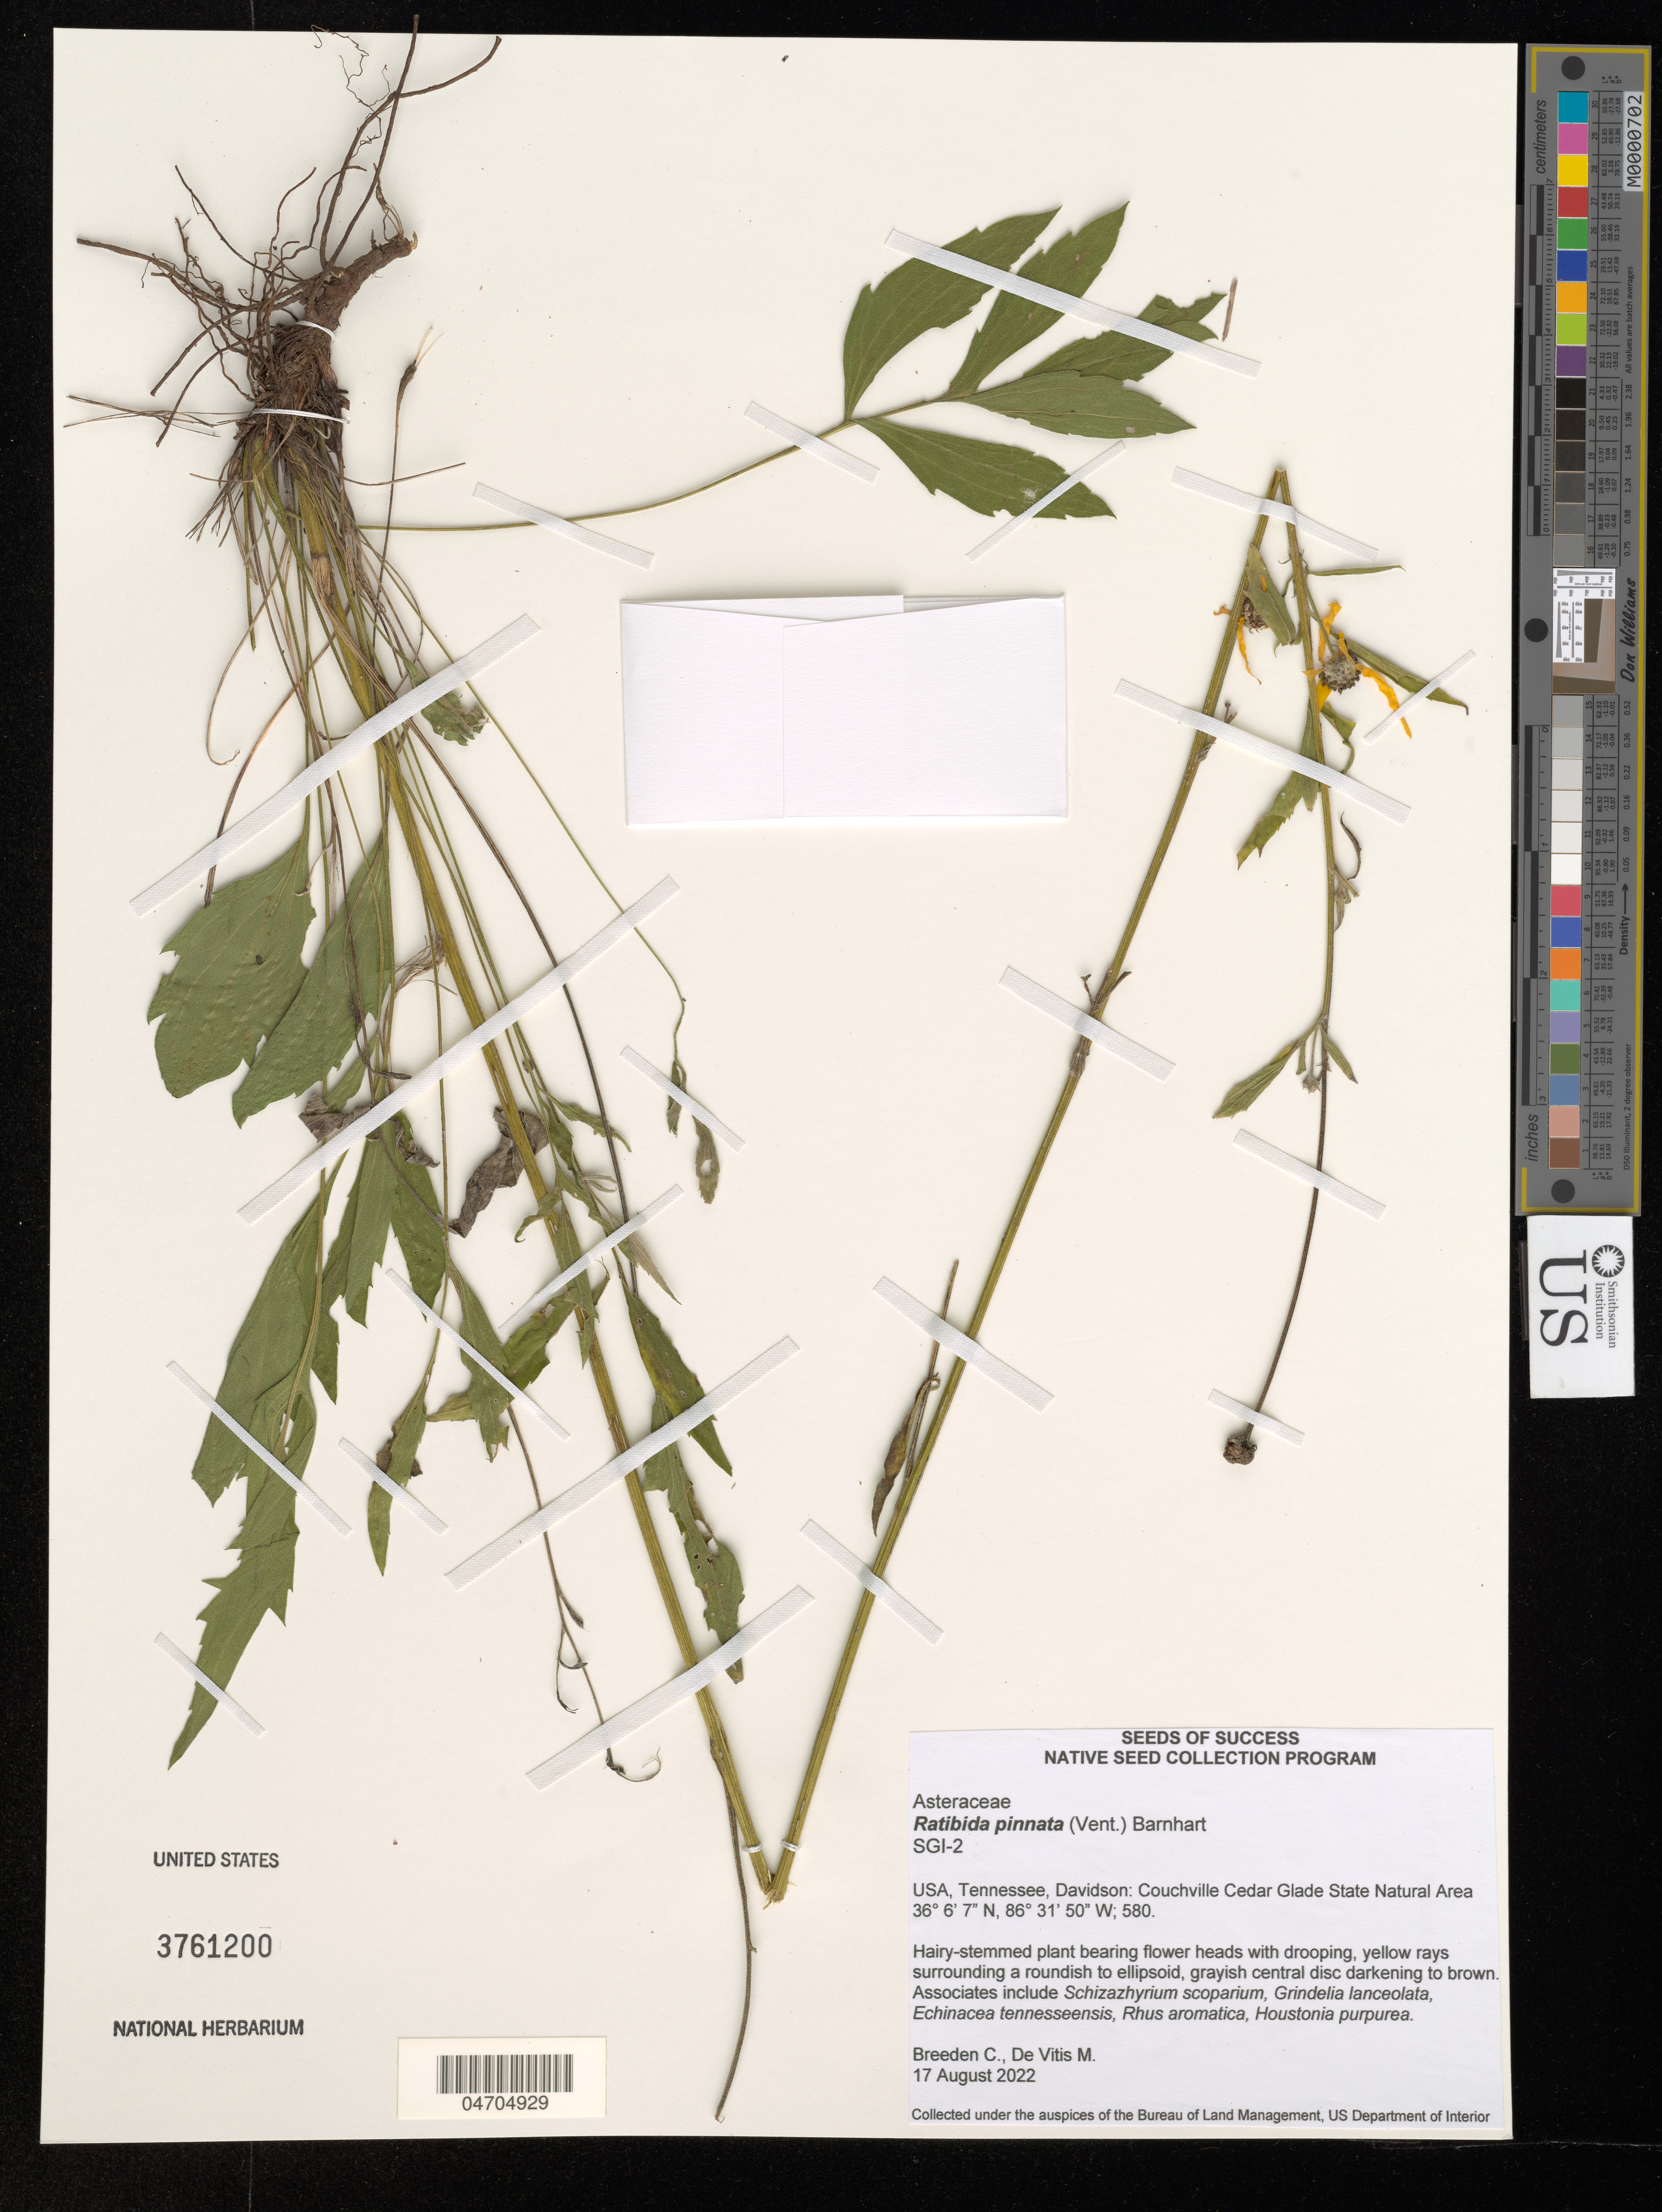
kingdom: Plantae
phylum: Tracheophyta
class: Magnoliopsida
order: Asterales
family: Asteraceae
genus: Ratibida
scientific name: Ratibida pinnata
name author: (Vent.) Barnhart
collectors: C. Breeden & M. De Vitis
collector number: SGI-2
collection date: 2022-08-17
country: United States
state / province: Tennessee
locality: Davidson: Couchville Cedar Glade State Natural Area.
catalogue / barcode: US 3761200